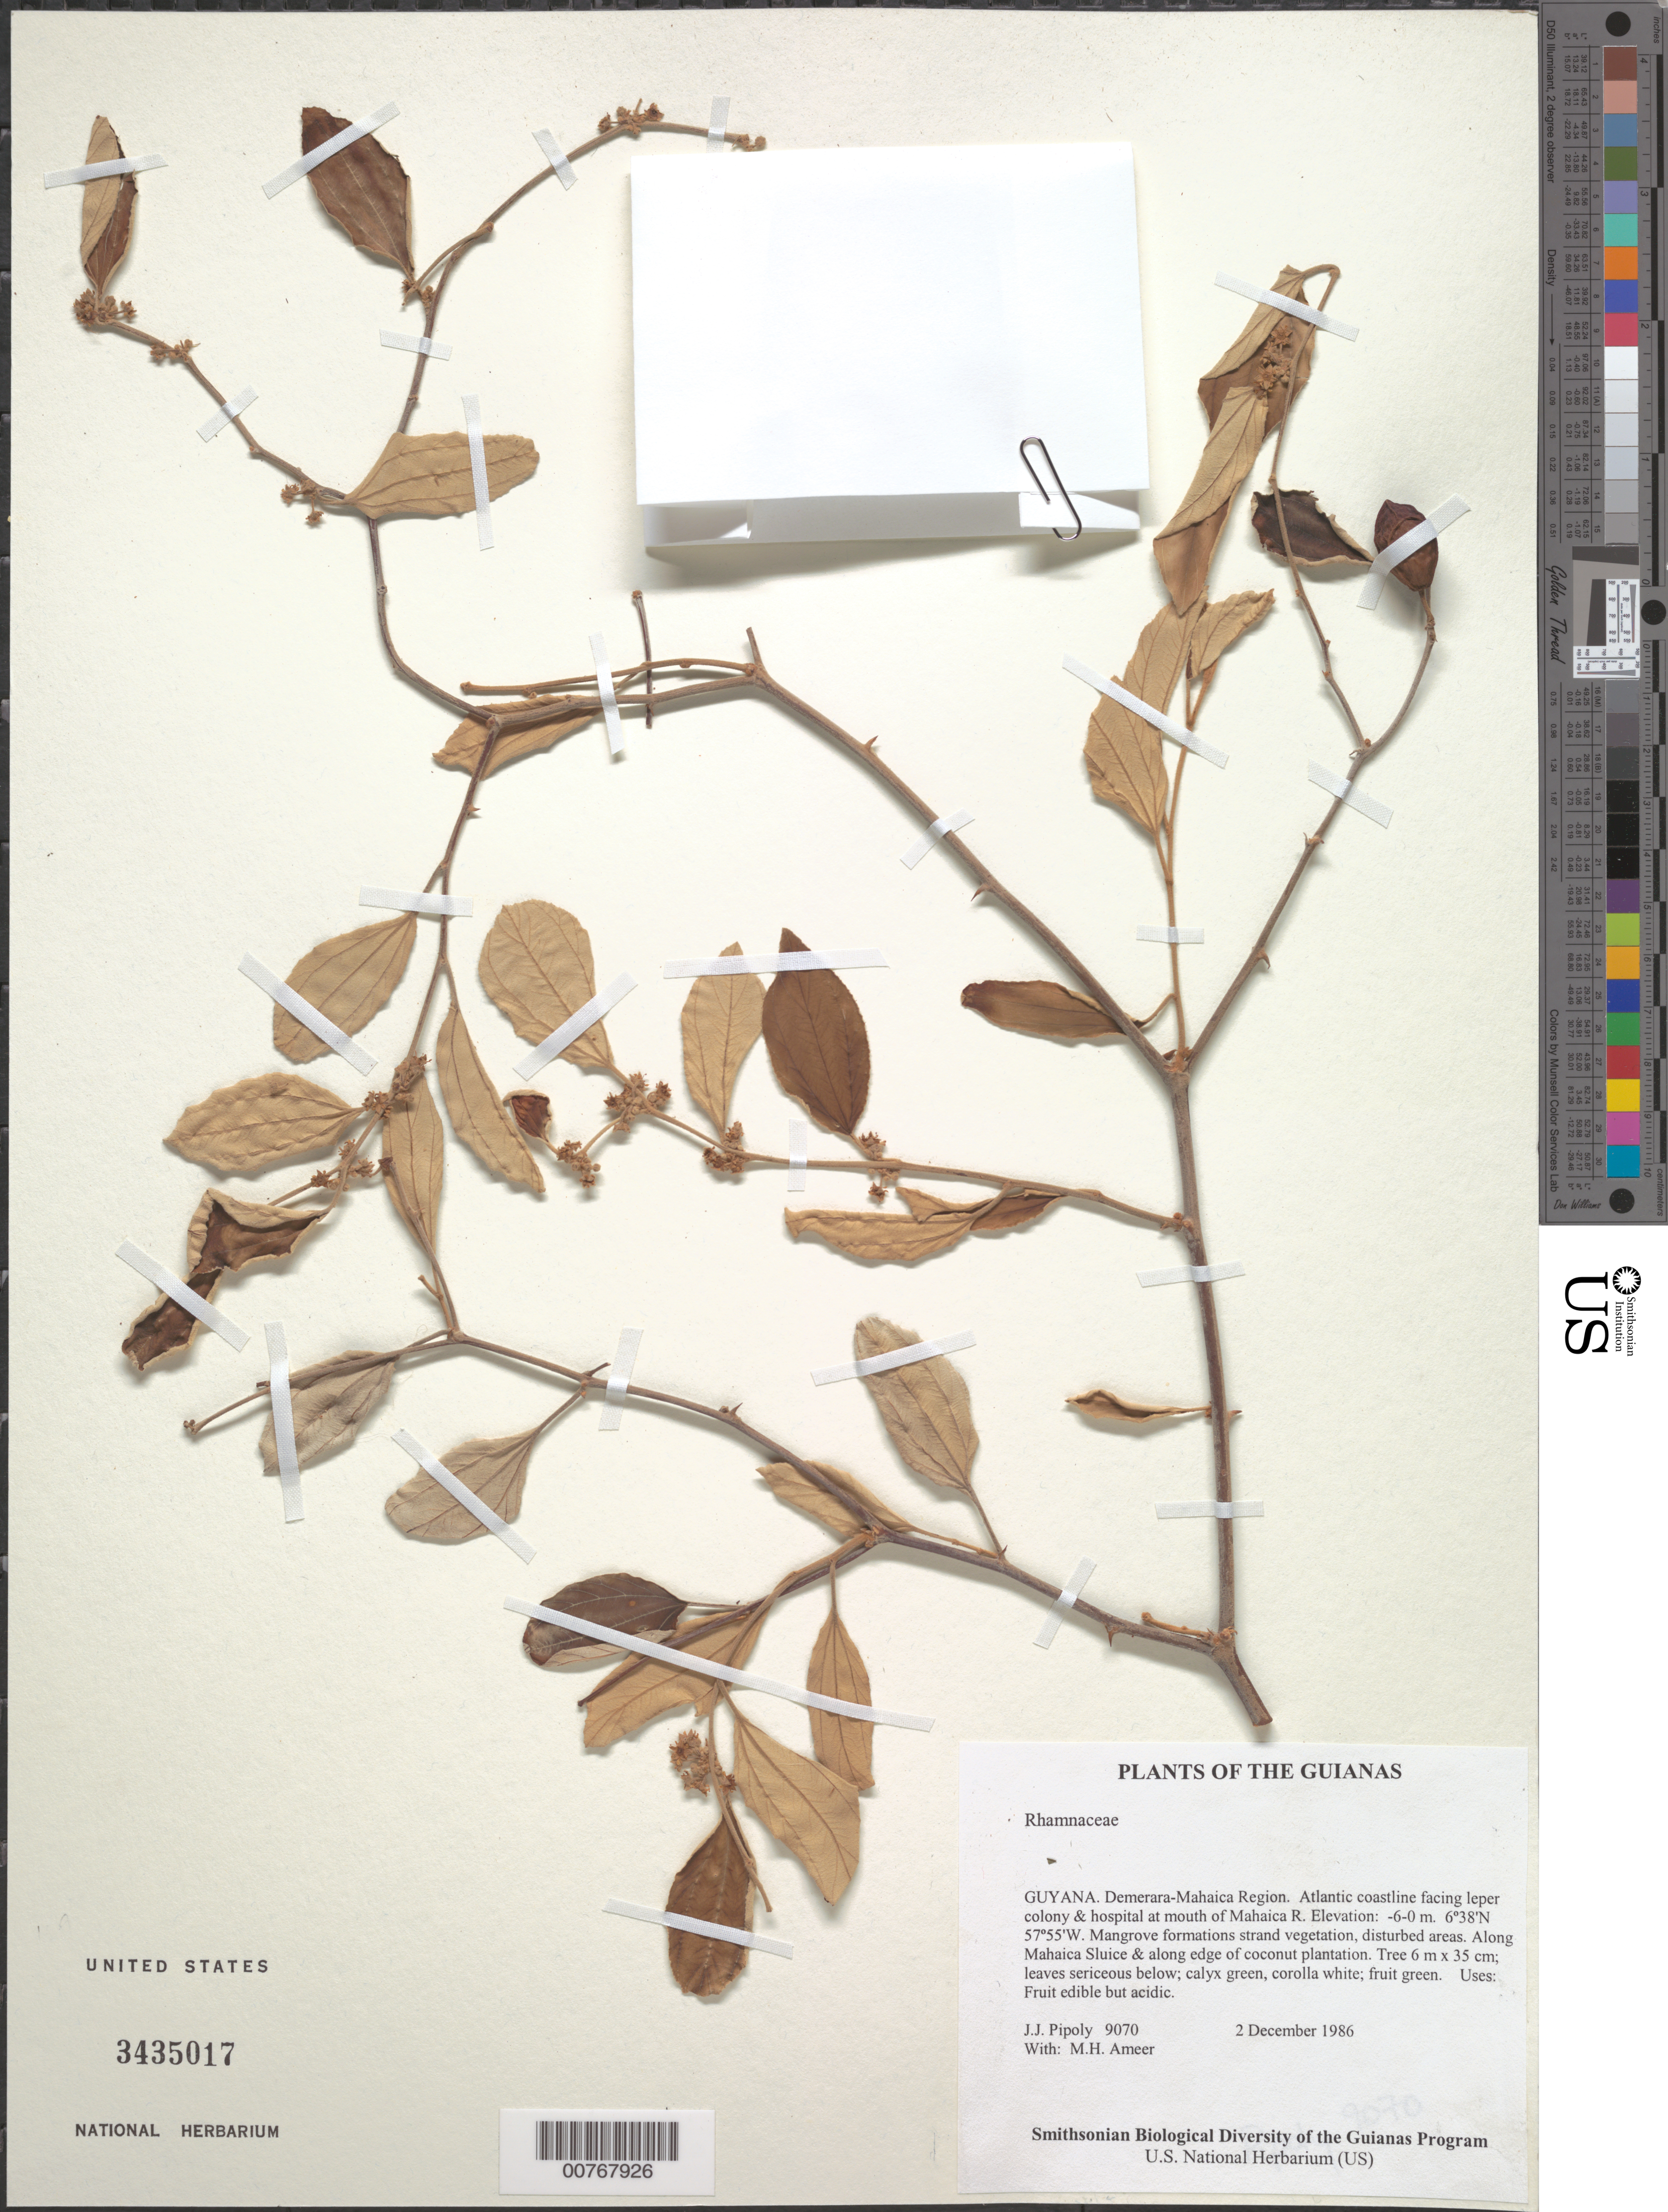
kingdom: Plantae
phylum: Tracheophyta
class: Magnoliopsida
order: Rosales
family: Rhamnaceae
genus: Ziziphus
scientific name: Ziziphus mauritiana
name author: Lam.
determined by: Figueira, Mauricio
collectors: J. J. Pipoly & M. Ameer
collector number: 9070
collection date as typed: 2 December 1986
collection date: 1986-12-02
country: Guyana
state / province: Demerara-Mahaica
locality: Atlantic coastline facing leper colony & hospital at mouth of Mahaica R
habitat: Mangrove formations strand vegetation, disturbed areas. Along Mahaica Sluice & along edge of coconut plantation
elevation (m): -6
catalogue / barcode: US 3435017